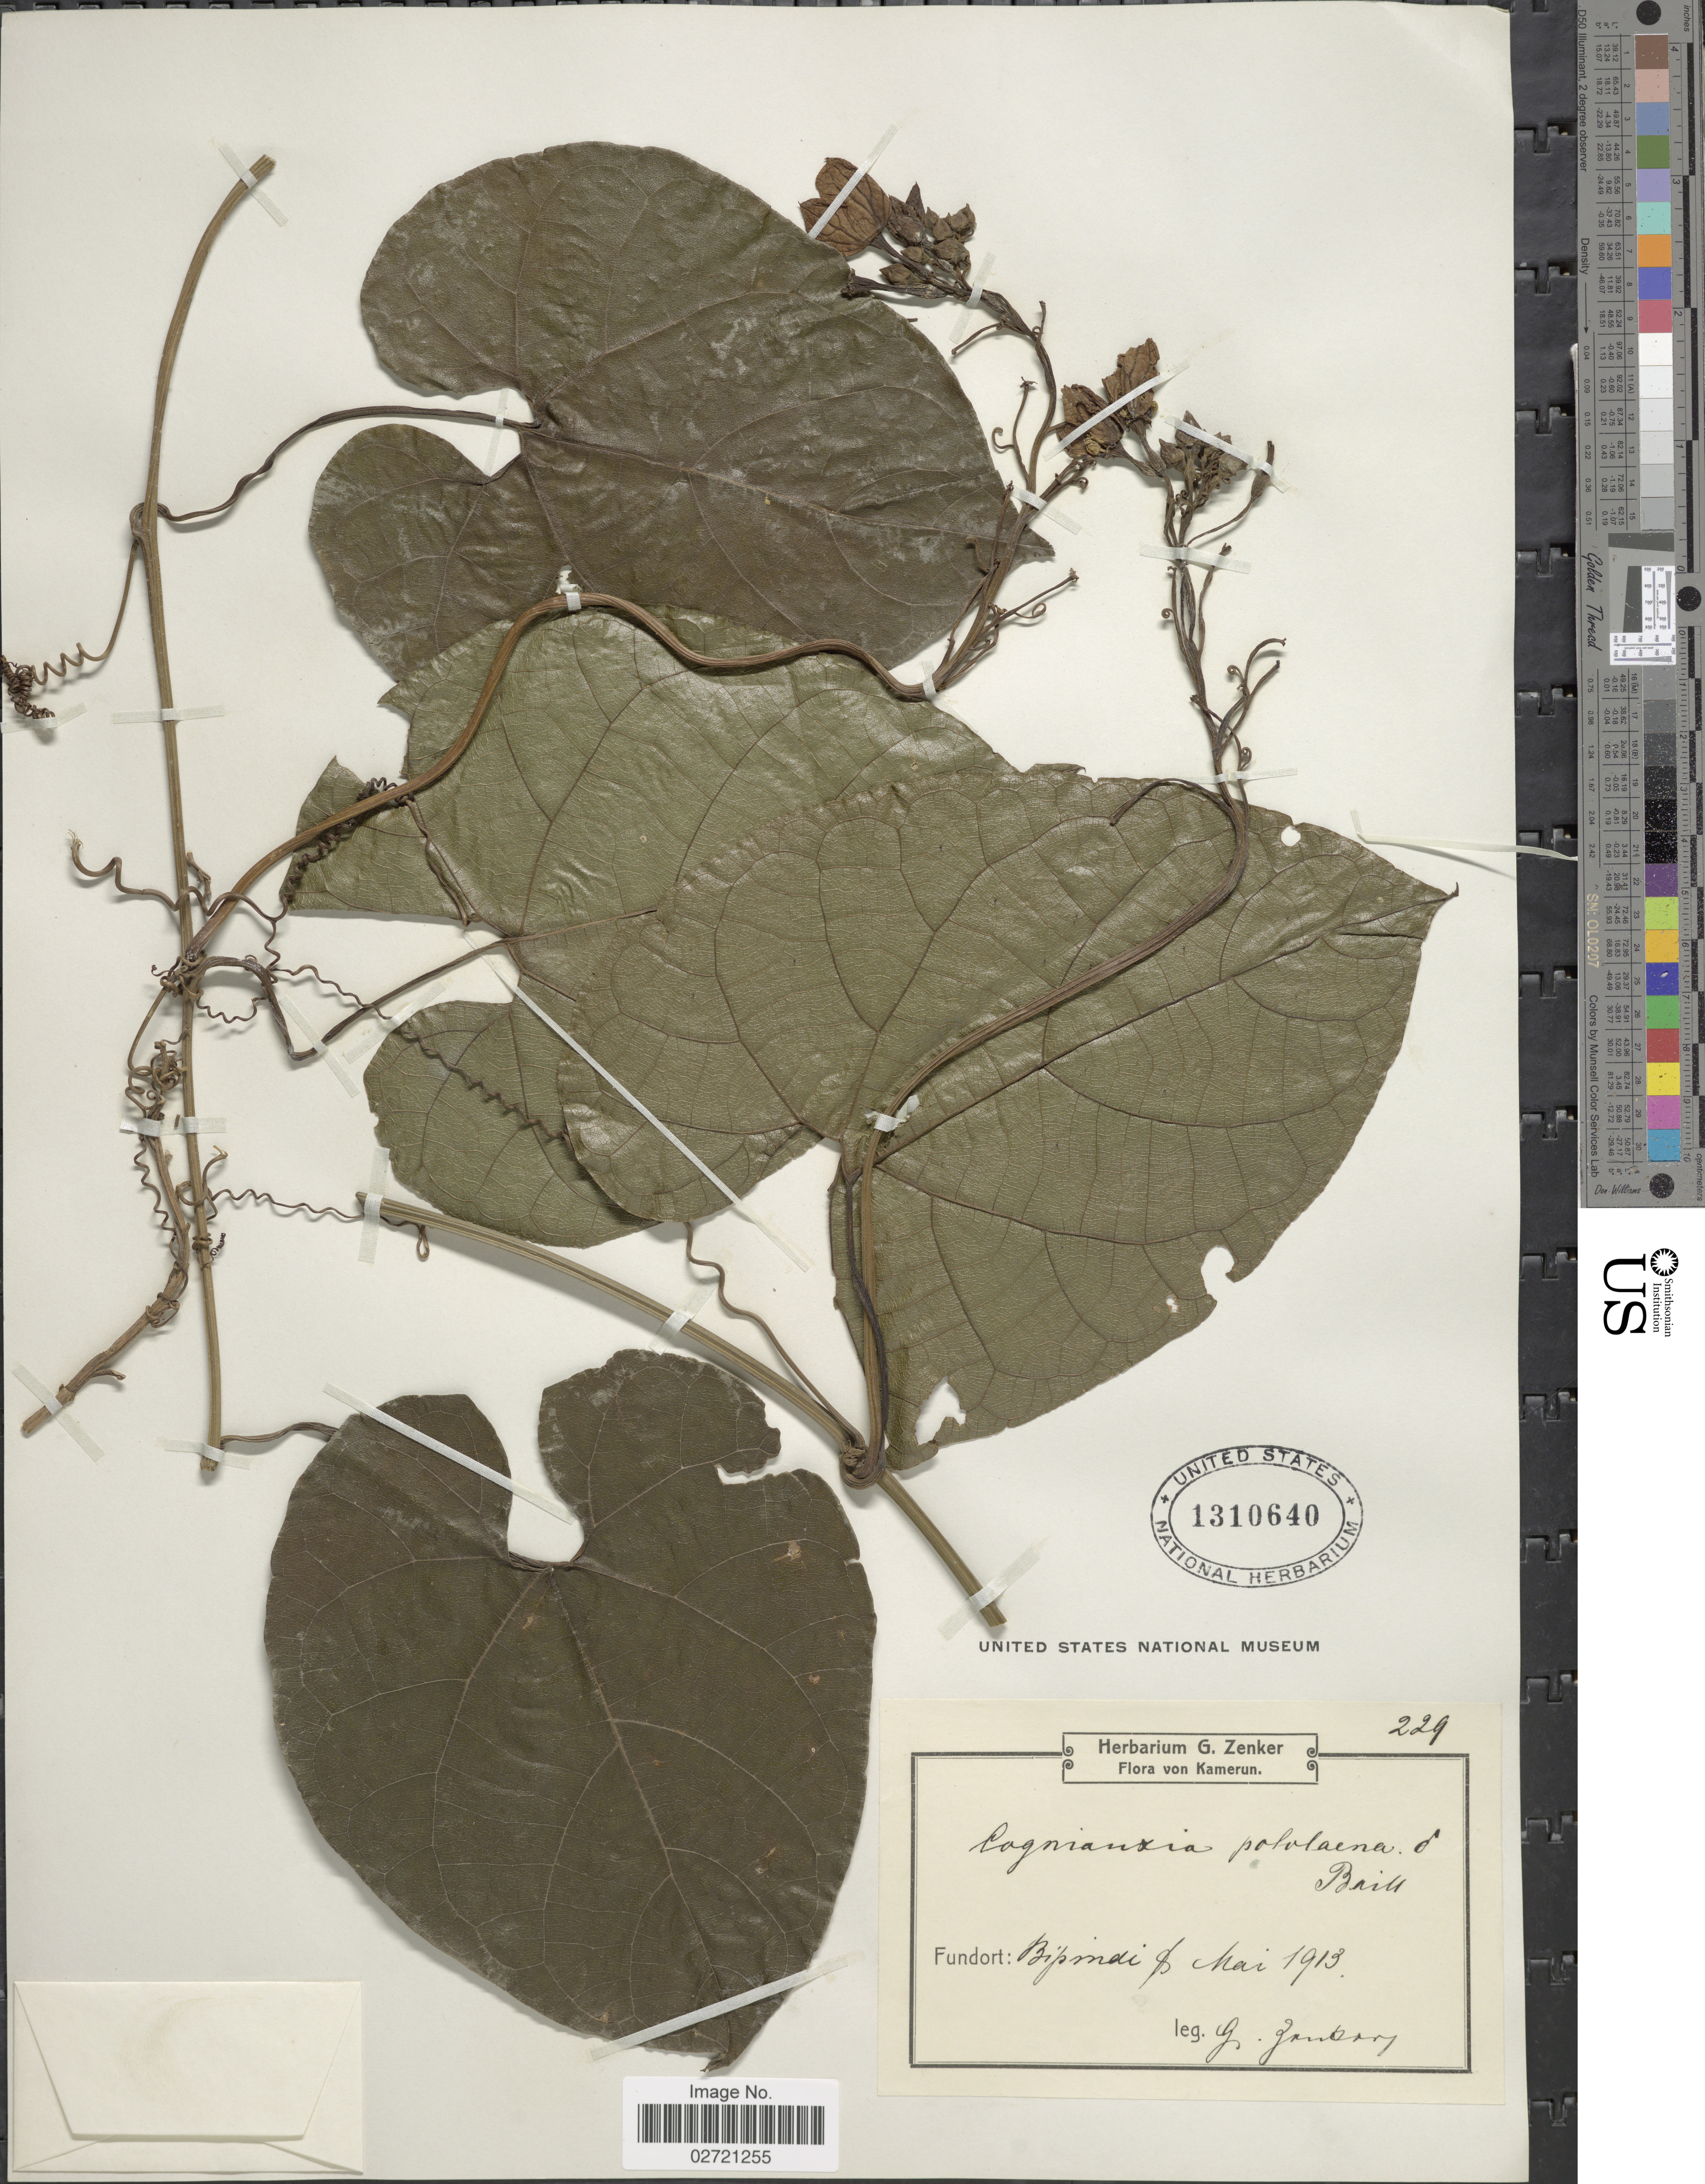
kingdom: Plantae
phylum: Tracheophyta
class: Magnoliopsida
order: Cucurbitales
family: Cucurbitaceae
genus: Cogniauxia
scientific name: Cogniauxia podolaena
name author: Baill.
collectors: G. A. Zenker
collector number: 229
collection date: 1913-05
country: Cameroon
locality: Kamerun, Bipindi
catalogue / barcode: US 1310640